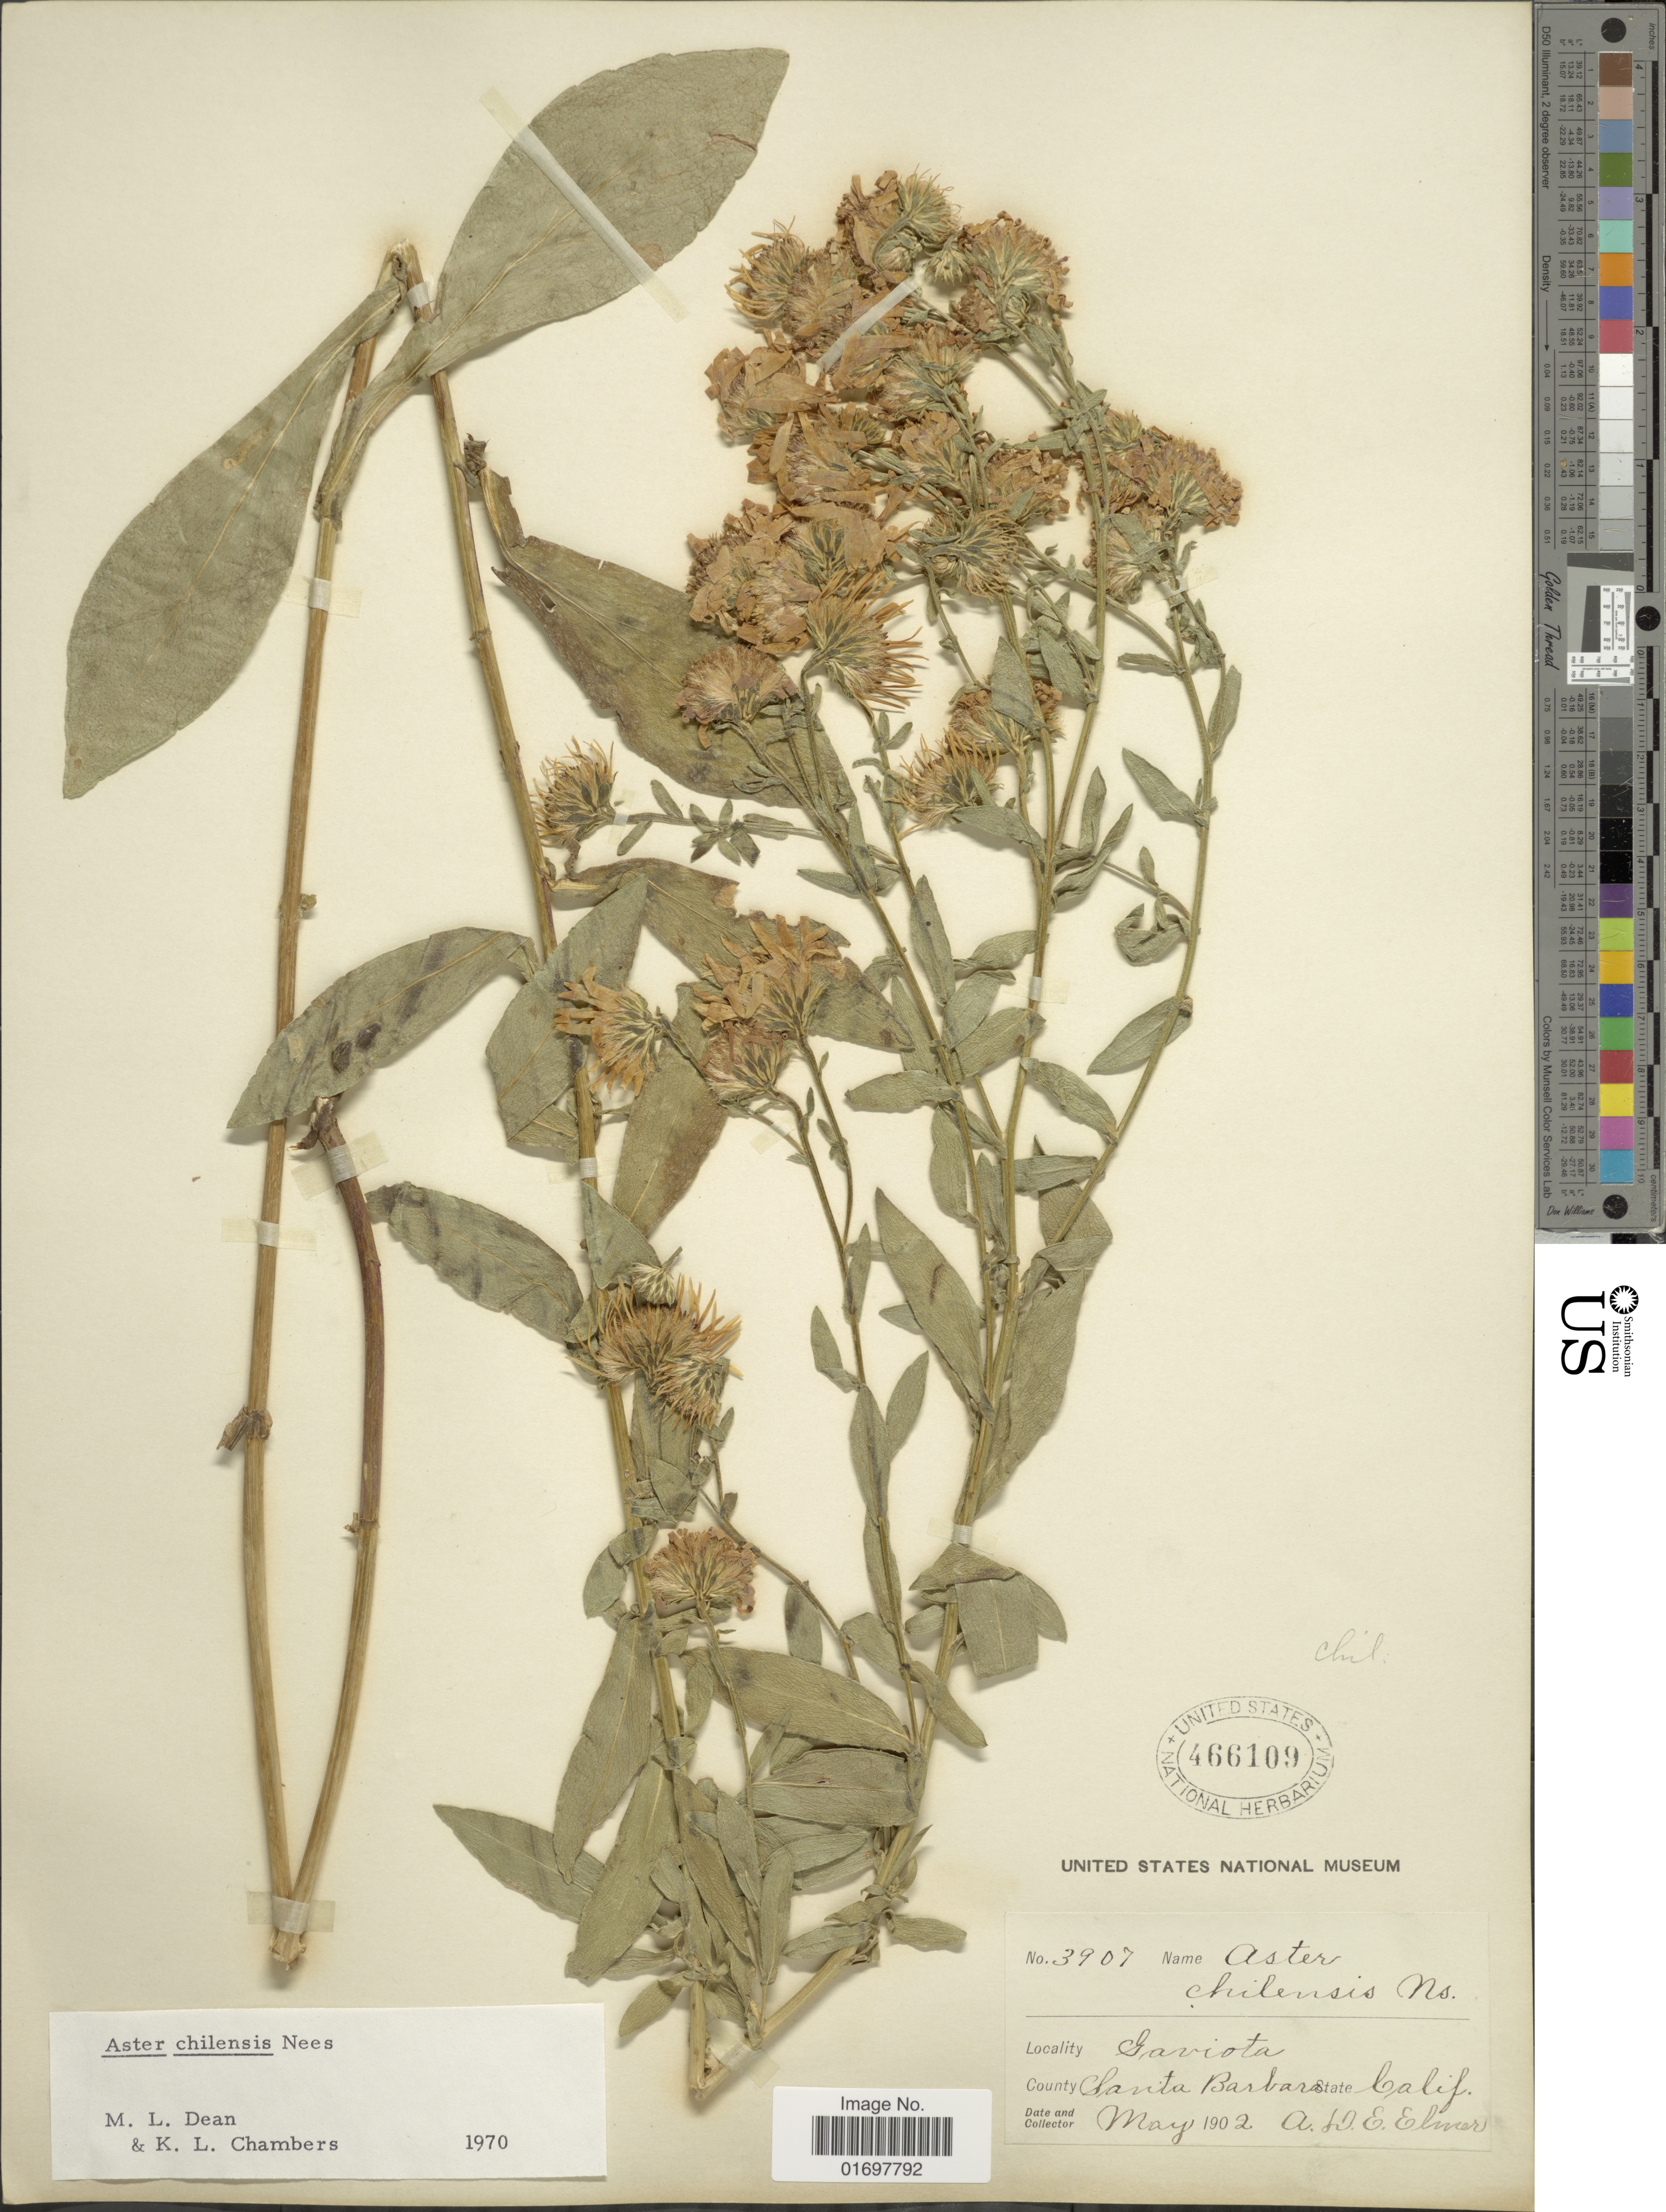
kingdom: Plantae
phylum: Tracheophyta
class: Magnoliopsida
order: Asterales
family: Asteraceae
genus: Symphyotrichum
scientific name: Symphyotrichum chilense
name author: (Nees) G.L. Nesom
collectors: A. D. E. Elmer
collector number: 3907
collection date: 1902-05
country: United States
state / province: California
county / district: Santa Barbara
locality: Santa Barbara. State Calif.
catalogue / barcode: US 466109